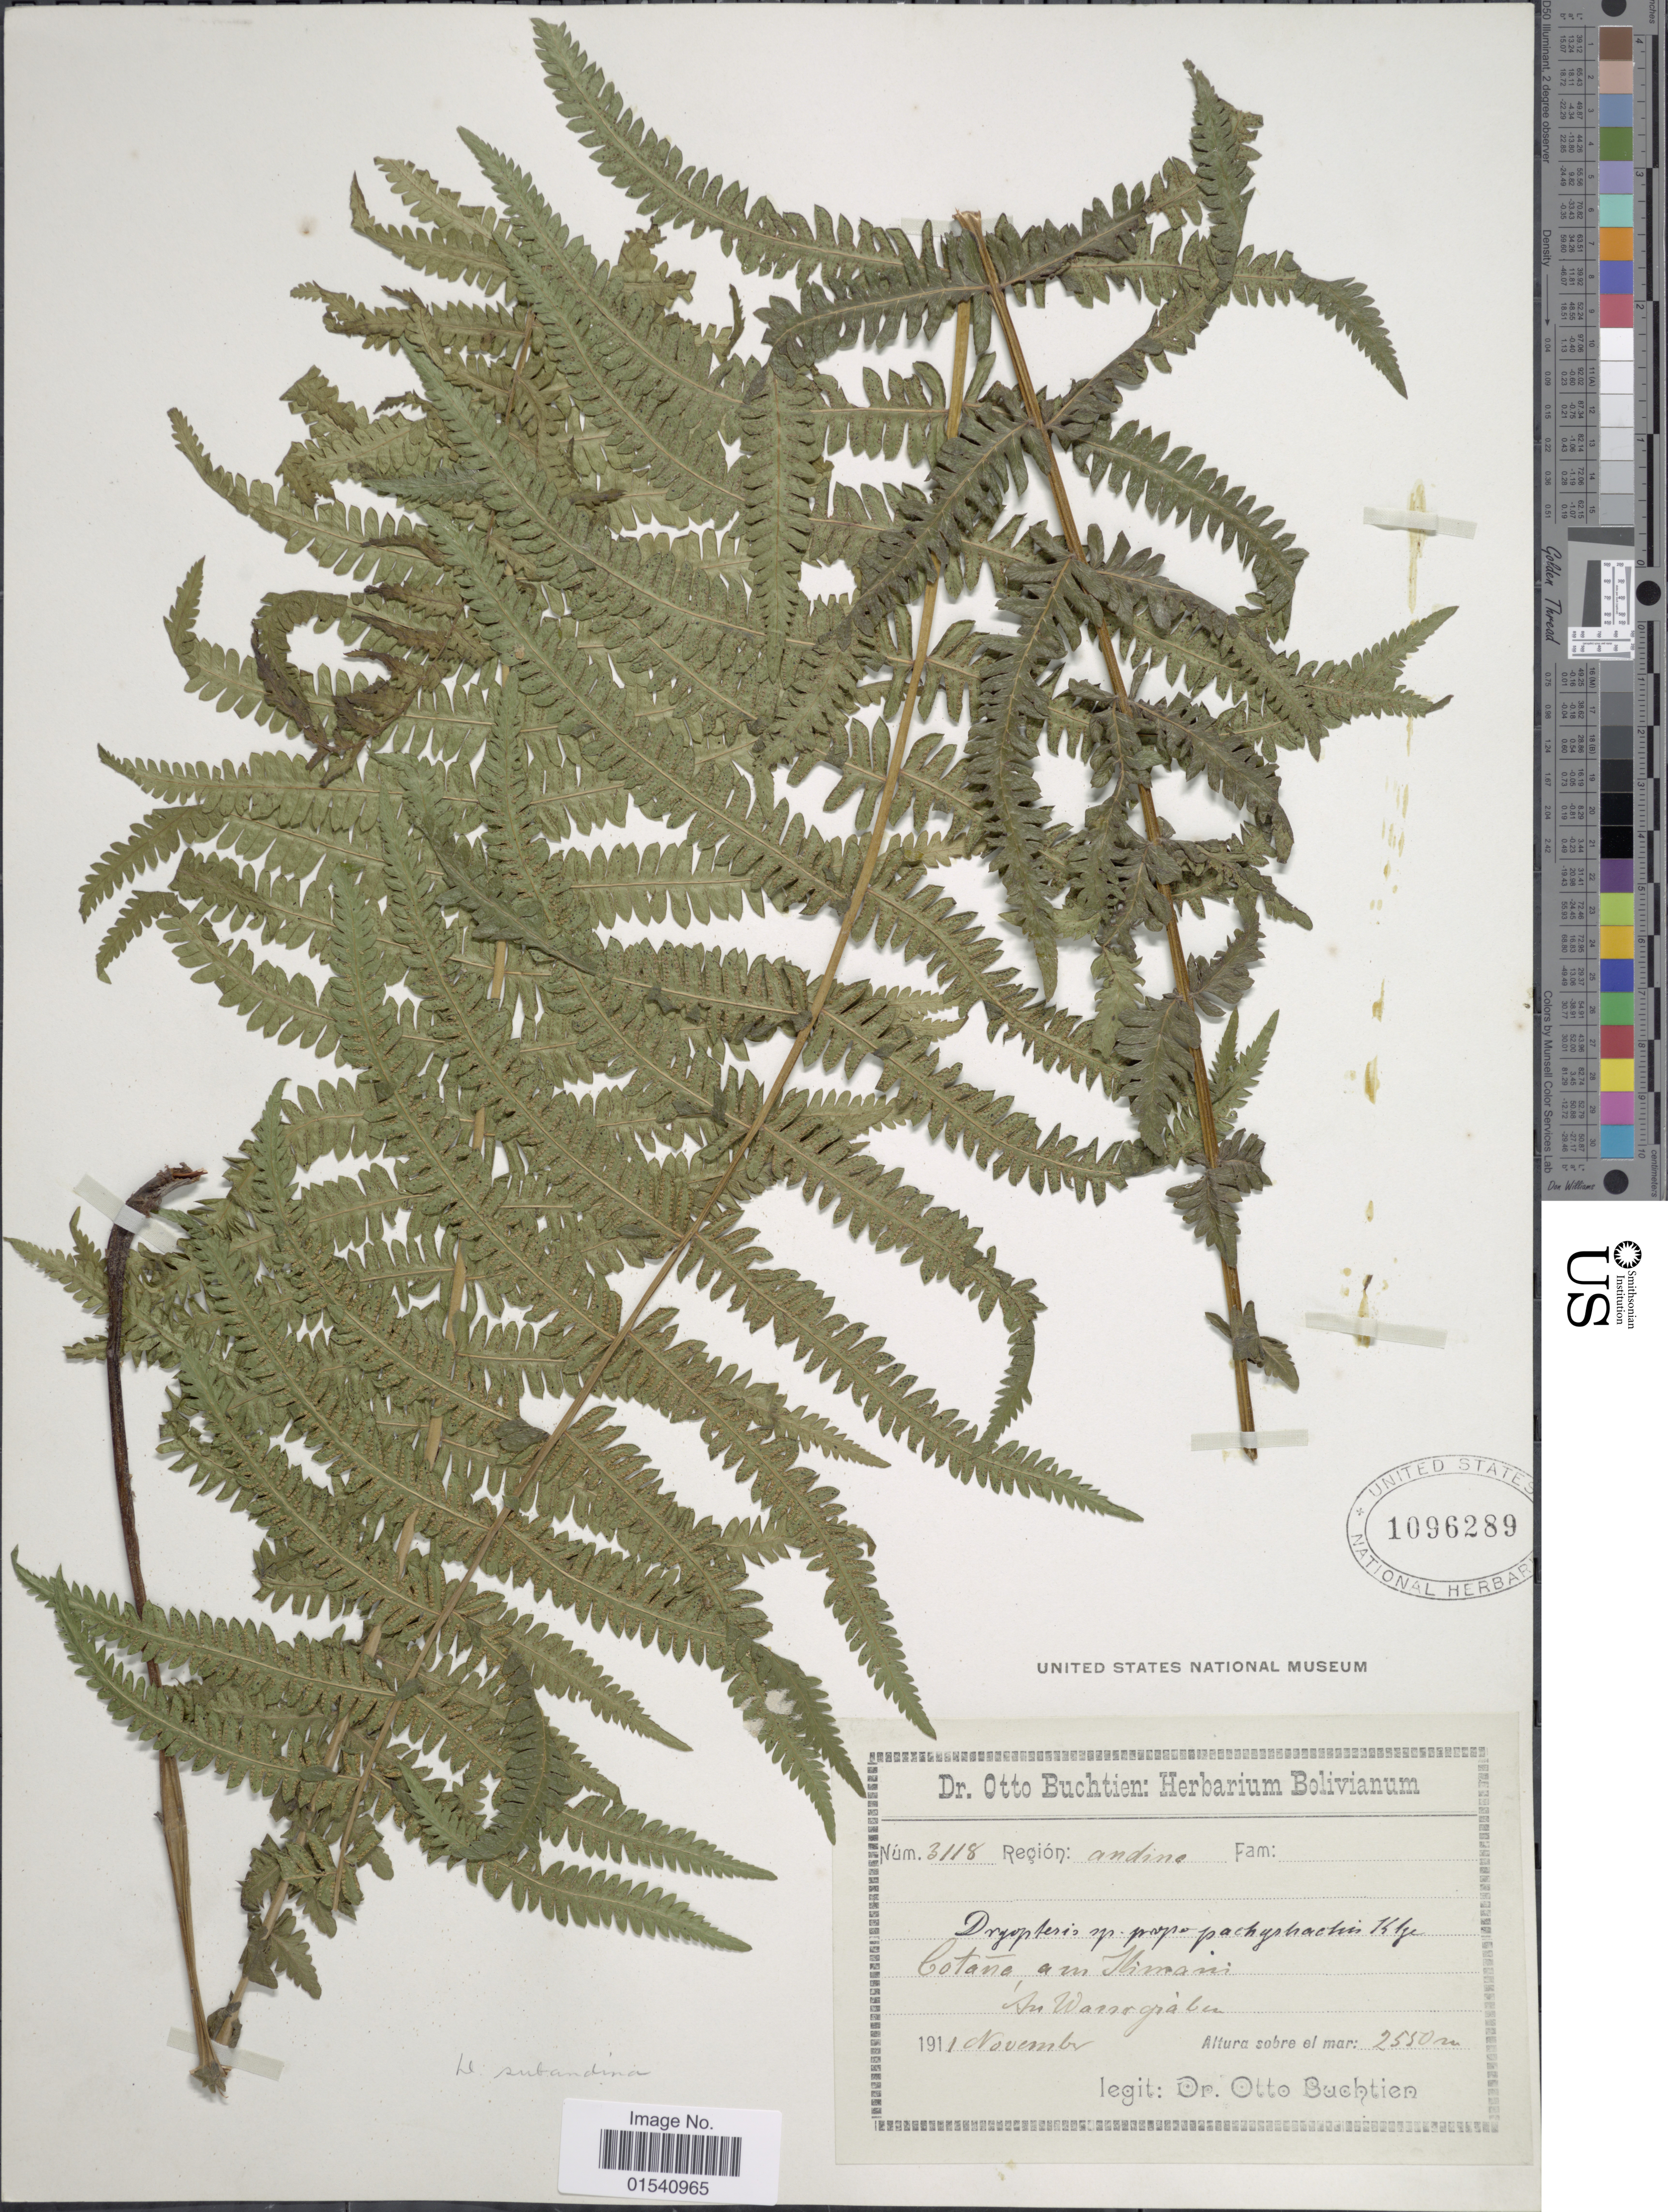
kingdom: Plantae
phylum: Tracheophyta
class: Polypodiopsida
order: Polypodiales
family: Thelypteridaceae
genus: Amauropelta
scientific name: Amauropelta rufa (Poir.) comb. nov., ined 2015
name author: (Poir.)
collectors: O. Buchtien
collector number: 3118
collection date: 1911-11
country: Bolivia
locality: Cotaña am Illimani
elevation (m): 2550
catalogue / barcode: US 1096289